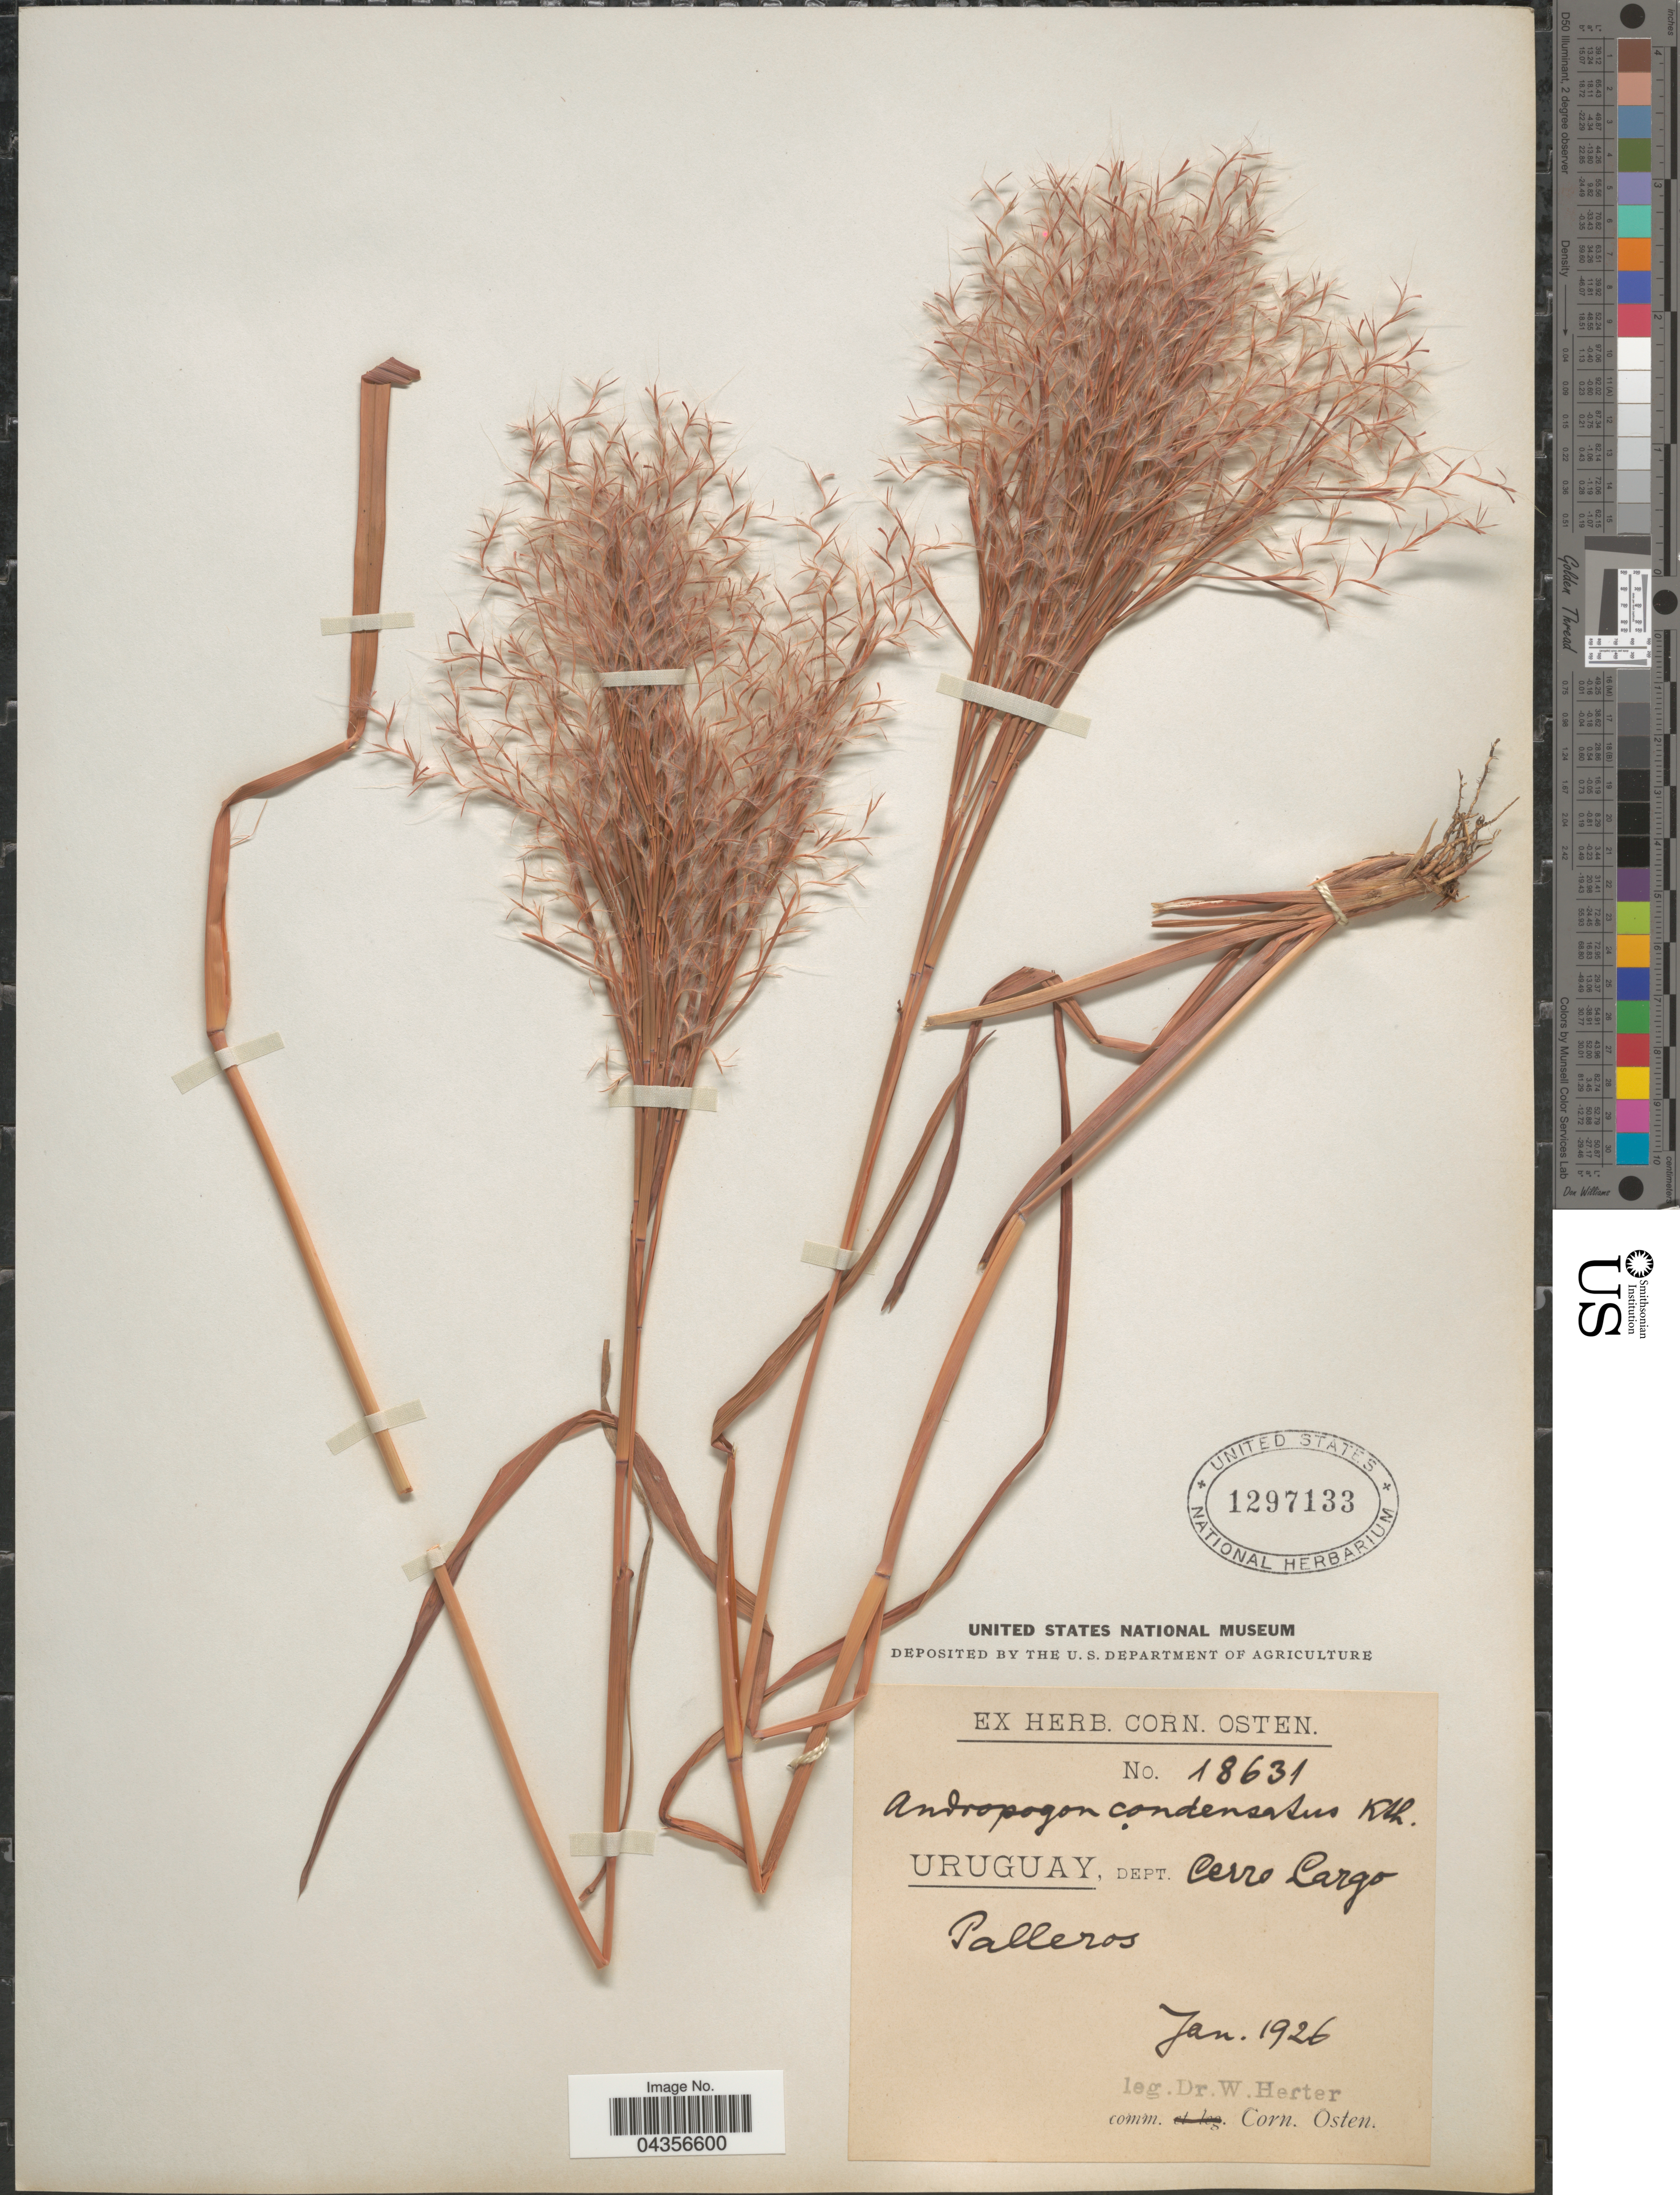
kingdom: Plantae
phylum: Tracheophyta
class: Liliopsida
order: Poales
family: Poaceae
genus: Schizachyrium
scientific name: Schizachyrium microstachyum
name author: (Desv. ex Ham.) Roseng. et al.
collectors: W. G. Herter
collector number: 18631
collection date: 1926-01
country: Uruguay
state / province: Cerro Largo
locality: Dept. Cerro Largo. Palleros.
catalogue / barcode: US 1297133